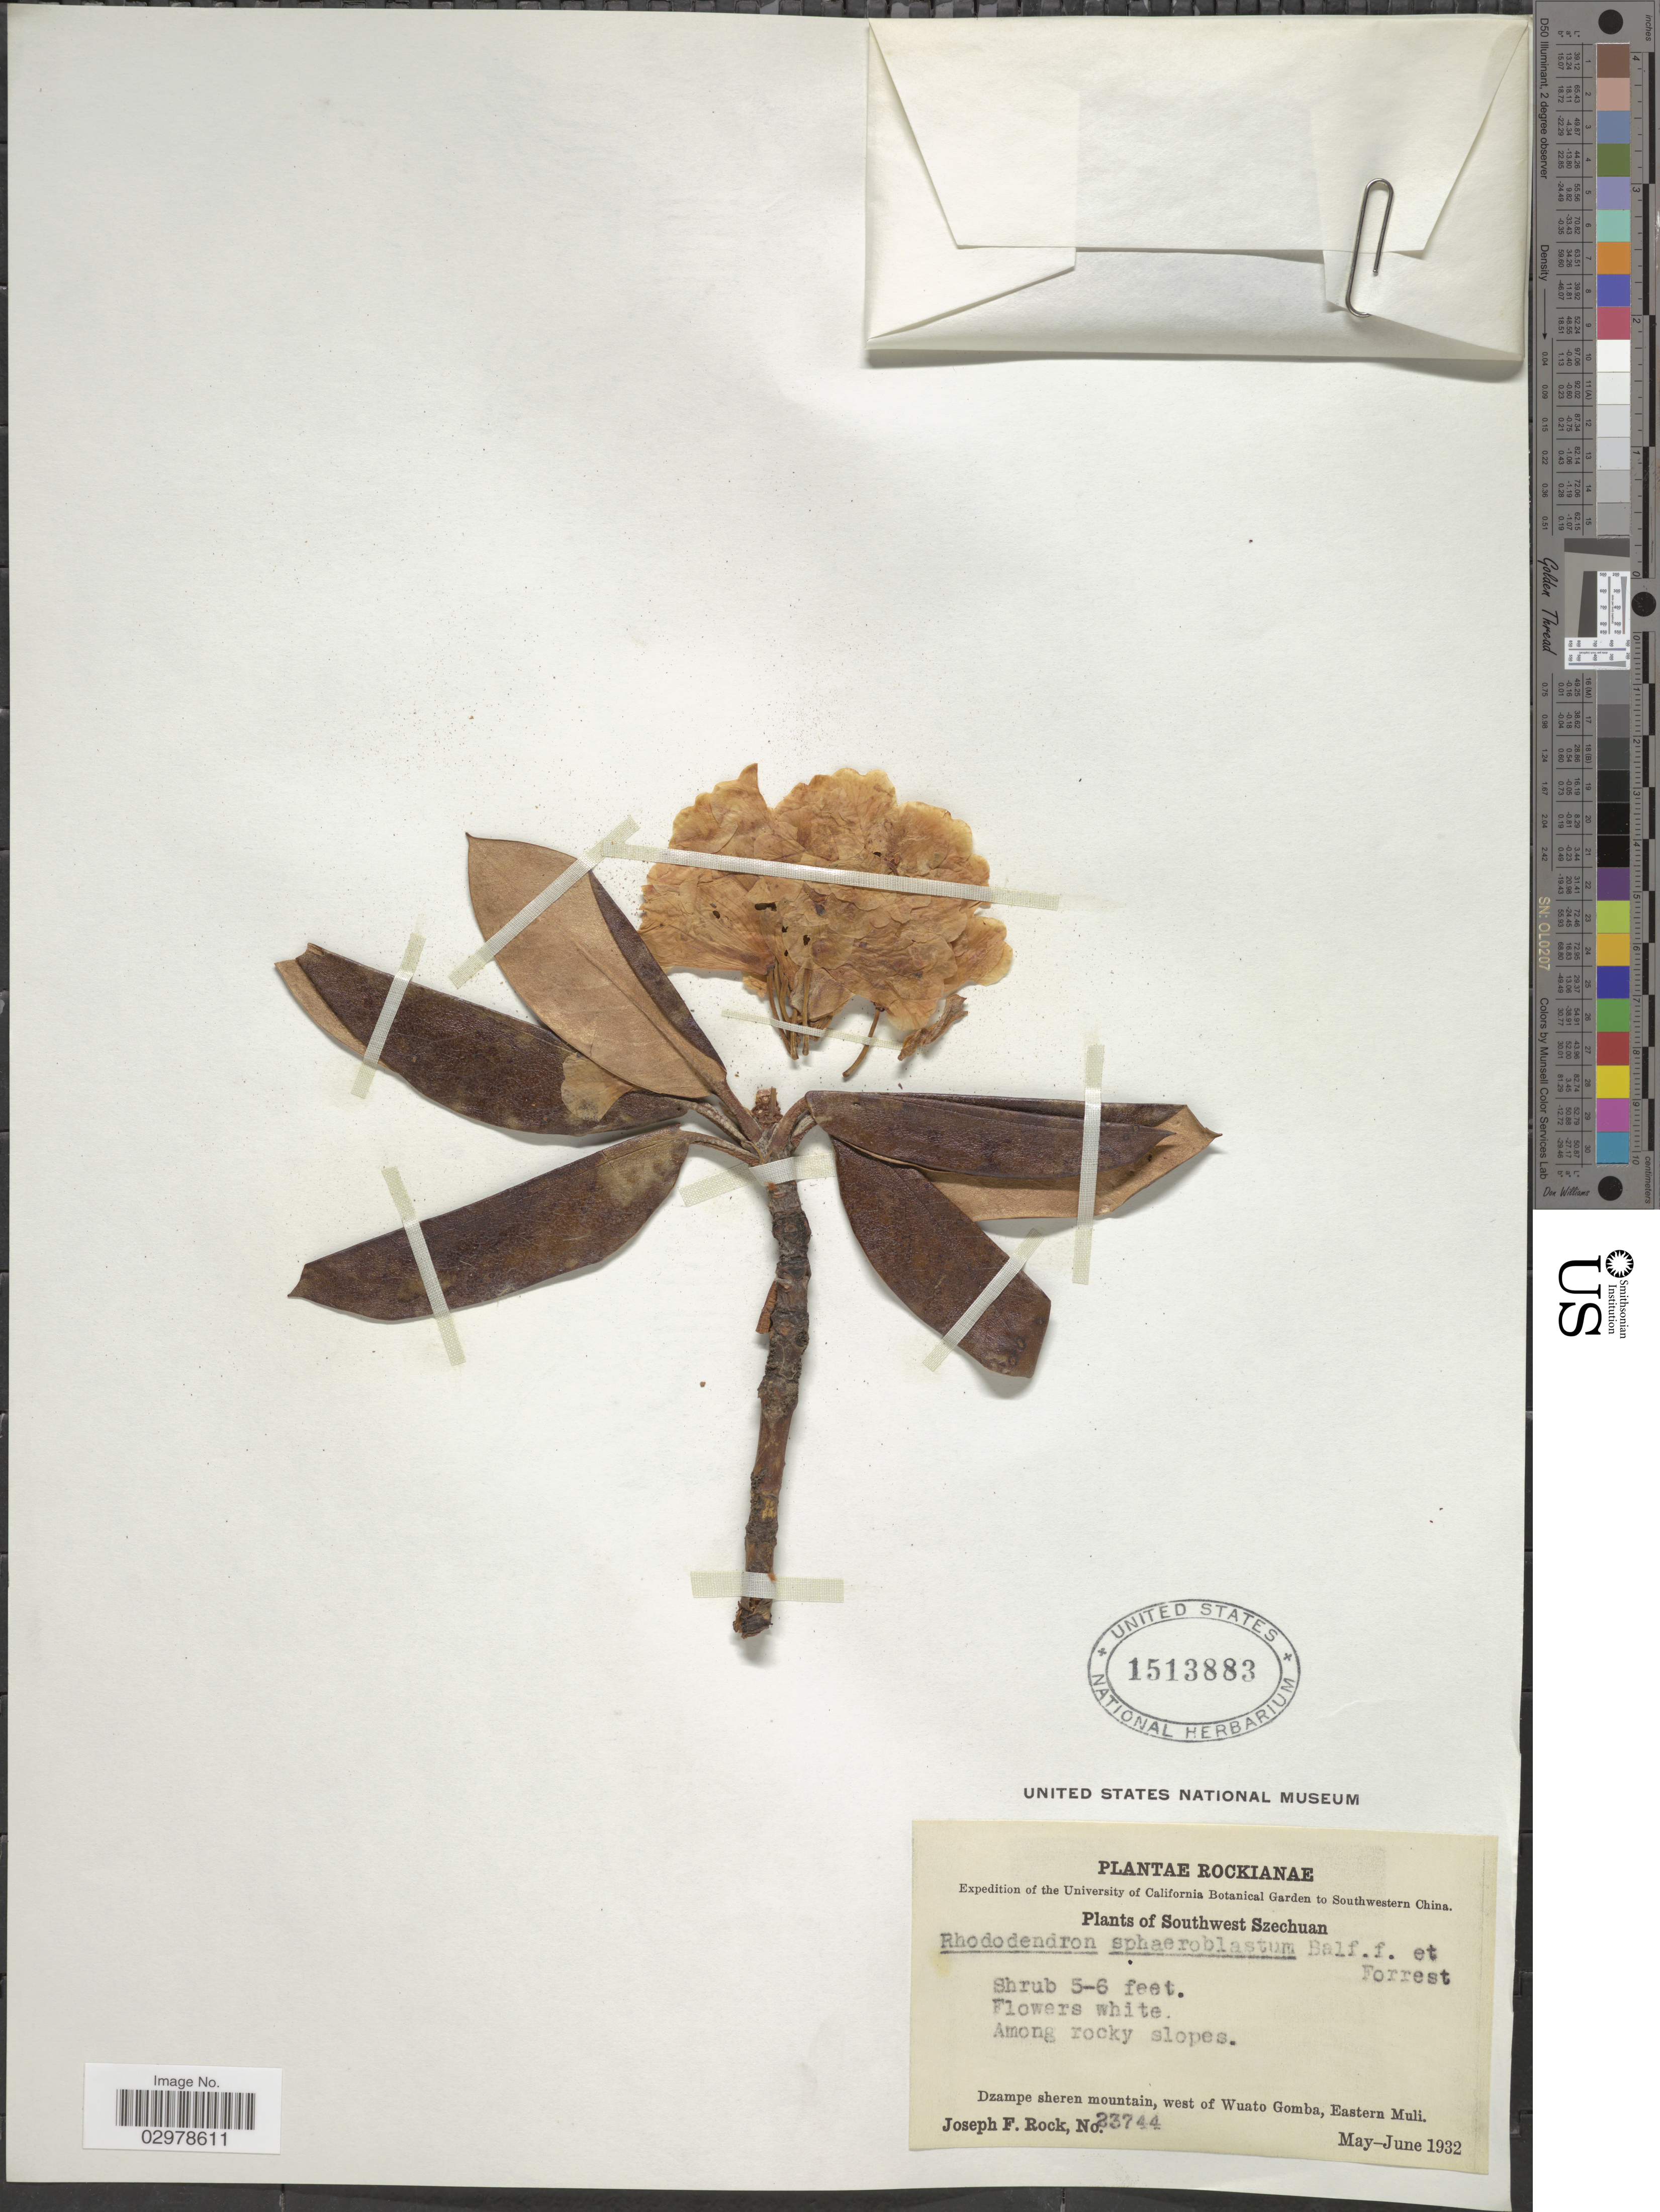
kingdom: Plantae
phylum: Tracheophyta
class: Magnoliopsida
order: Ericales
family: Ericaceae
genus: Rhododendron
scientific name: Rhododendron sphaeroblastum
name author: Balf. f. & Forrest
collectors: J. F. Rock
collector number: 23744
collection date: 1932-05/1932-06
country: China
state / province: Sichuan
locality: Southwestern China. Southwest Szechuan. Dzampe sheren mountain, west of Wuato Gomba, Eastern Muli.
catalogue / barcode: US 1513883